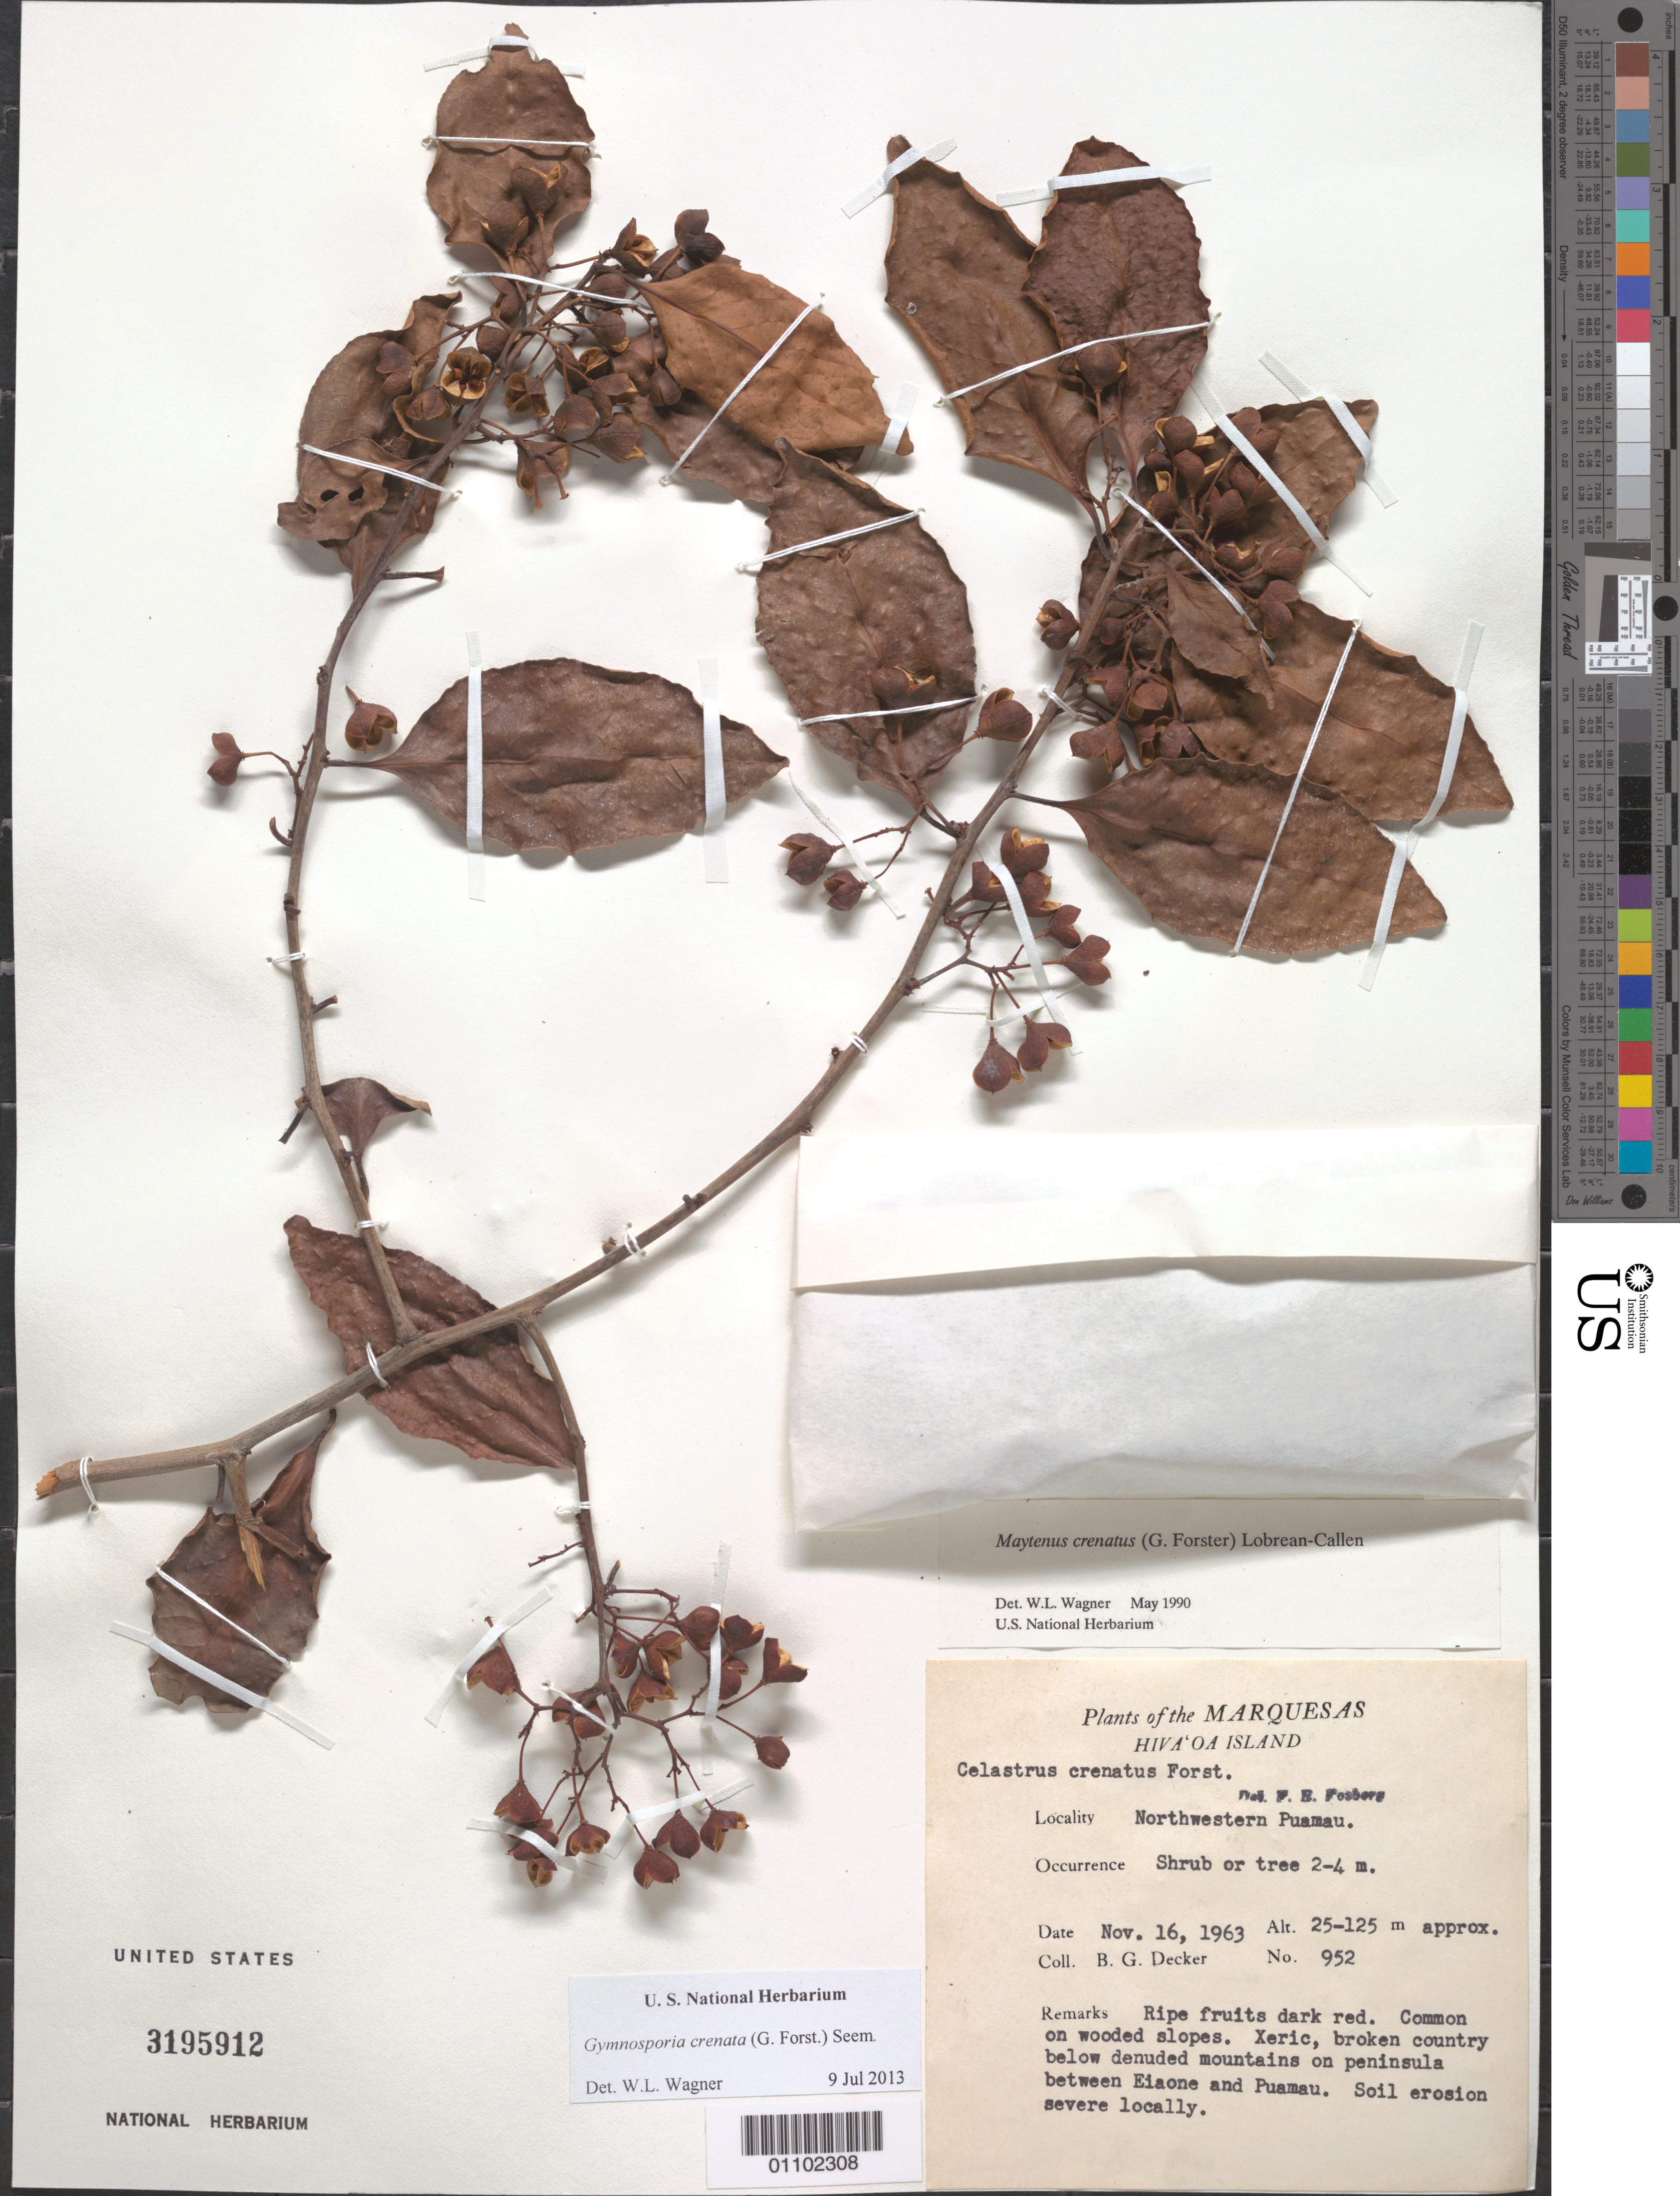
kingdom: Plantae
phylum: Tracheophyta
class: Magnoliopsida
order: Celastrales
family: Celastraceae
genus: Gymnosporia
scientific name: Gymnosporia crenata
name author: (G. Forst.) Seem.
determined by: Wagner, W. L., (BOT), Smithsonian Institution - National Museum of Natural History (UNITED STATES)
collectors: B. G. Decker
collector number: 952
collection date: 1963-11-16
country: French Polynesia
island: Hiva Oa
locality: NW Puamau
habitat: Xeric, broken country below denuded mountains on peninsula between Eiaone and Puamau. Soil erosion severe locally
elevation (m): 25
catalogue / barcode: US 3195912